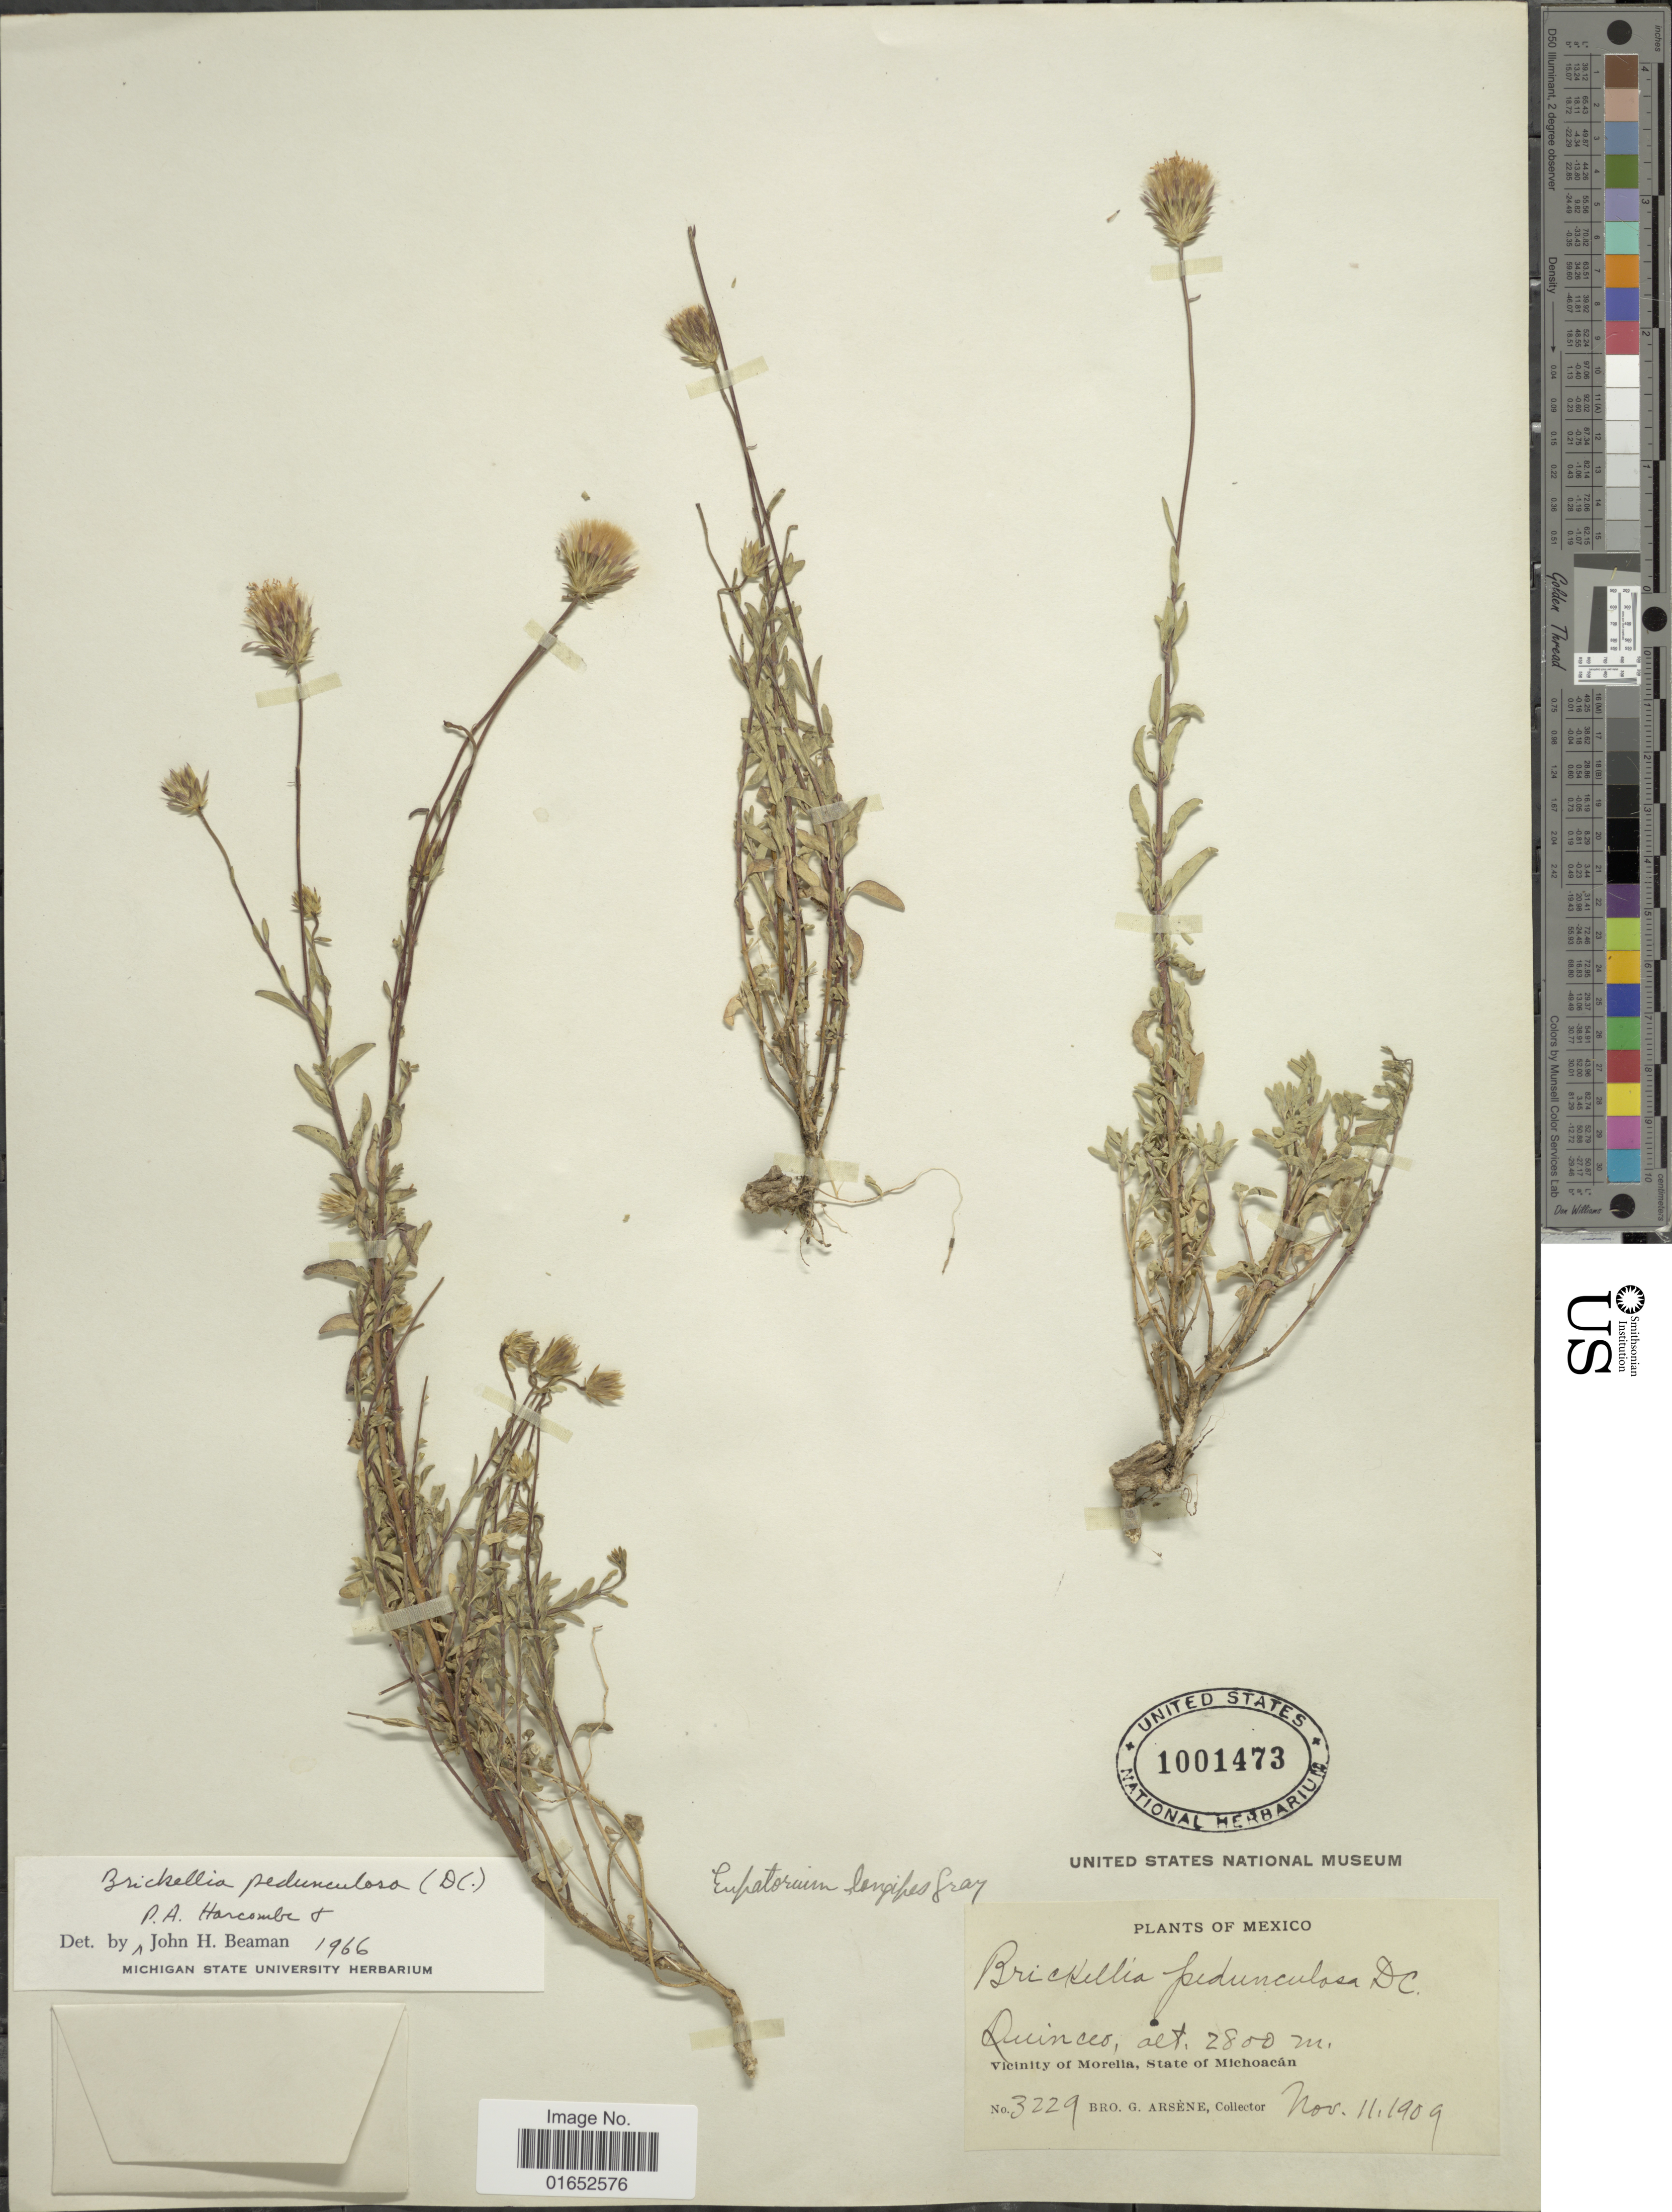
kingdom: Plantae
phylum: Tracheophyta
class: Magnoliopsida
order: Asterales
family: Asteraceae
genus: Phanerostylis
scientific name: Phanerostylis pedunculosa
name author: (DC.) R.M. King & H. Rob.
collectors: Bro. G. Arsène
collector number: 3229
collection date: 1909-11-11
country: Mexico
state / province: Michoacán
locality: Quinceo, Vicinity of Morelia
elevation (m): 2800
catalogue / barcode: US 1001473